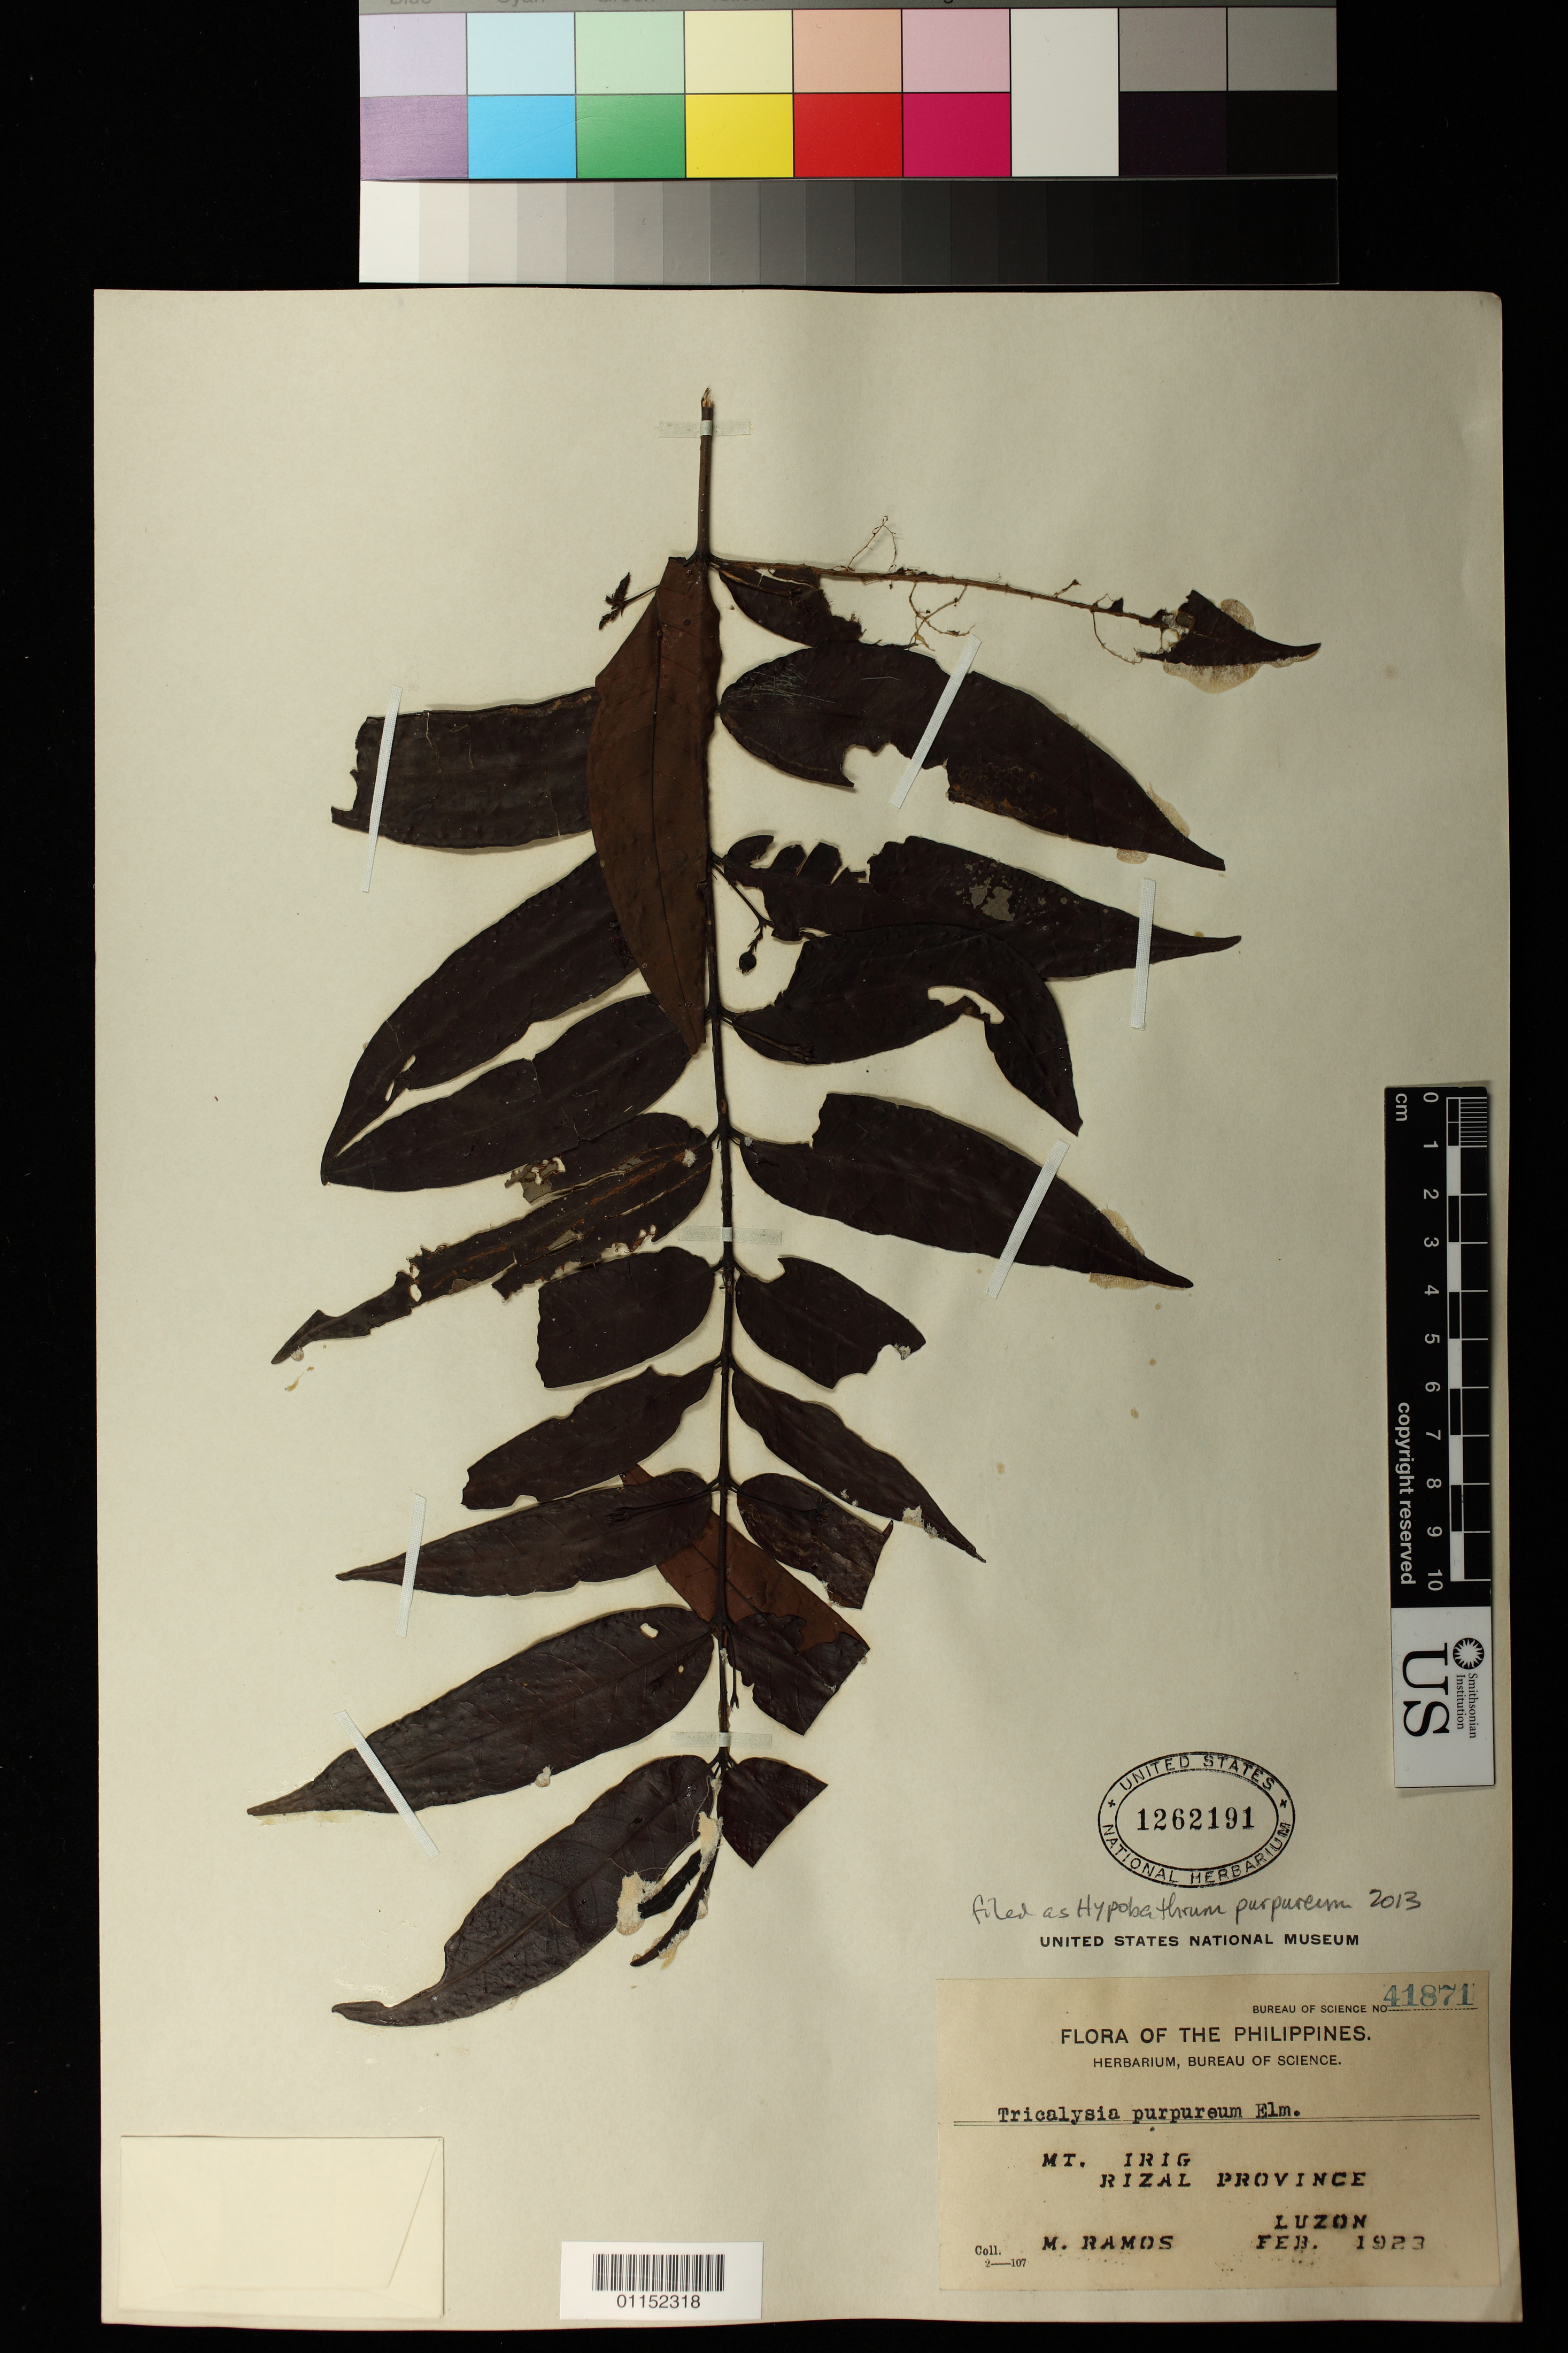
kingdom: Plantae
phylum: Tracheophyta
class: Magnoliopsida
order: Gentianales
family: Rubiaceae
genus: Hypobathrum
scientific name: Hypobathrum purpureum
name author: (Elmer) Merr.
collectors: M. Ramos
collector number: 41871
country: Philippines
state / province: Calabarzon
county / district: Rizal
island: Luzon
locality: Mt. Irig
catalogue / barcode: US 1262191